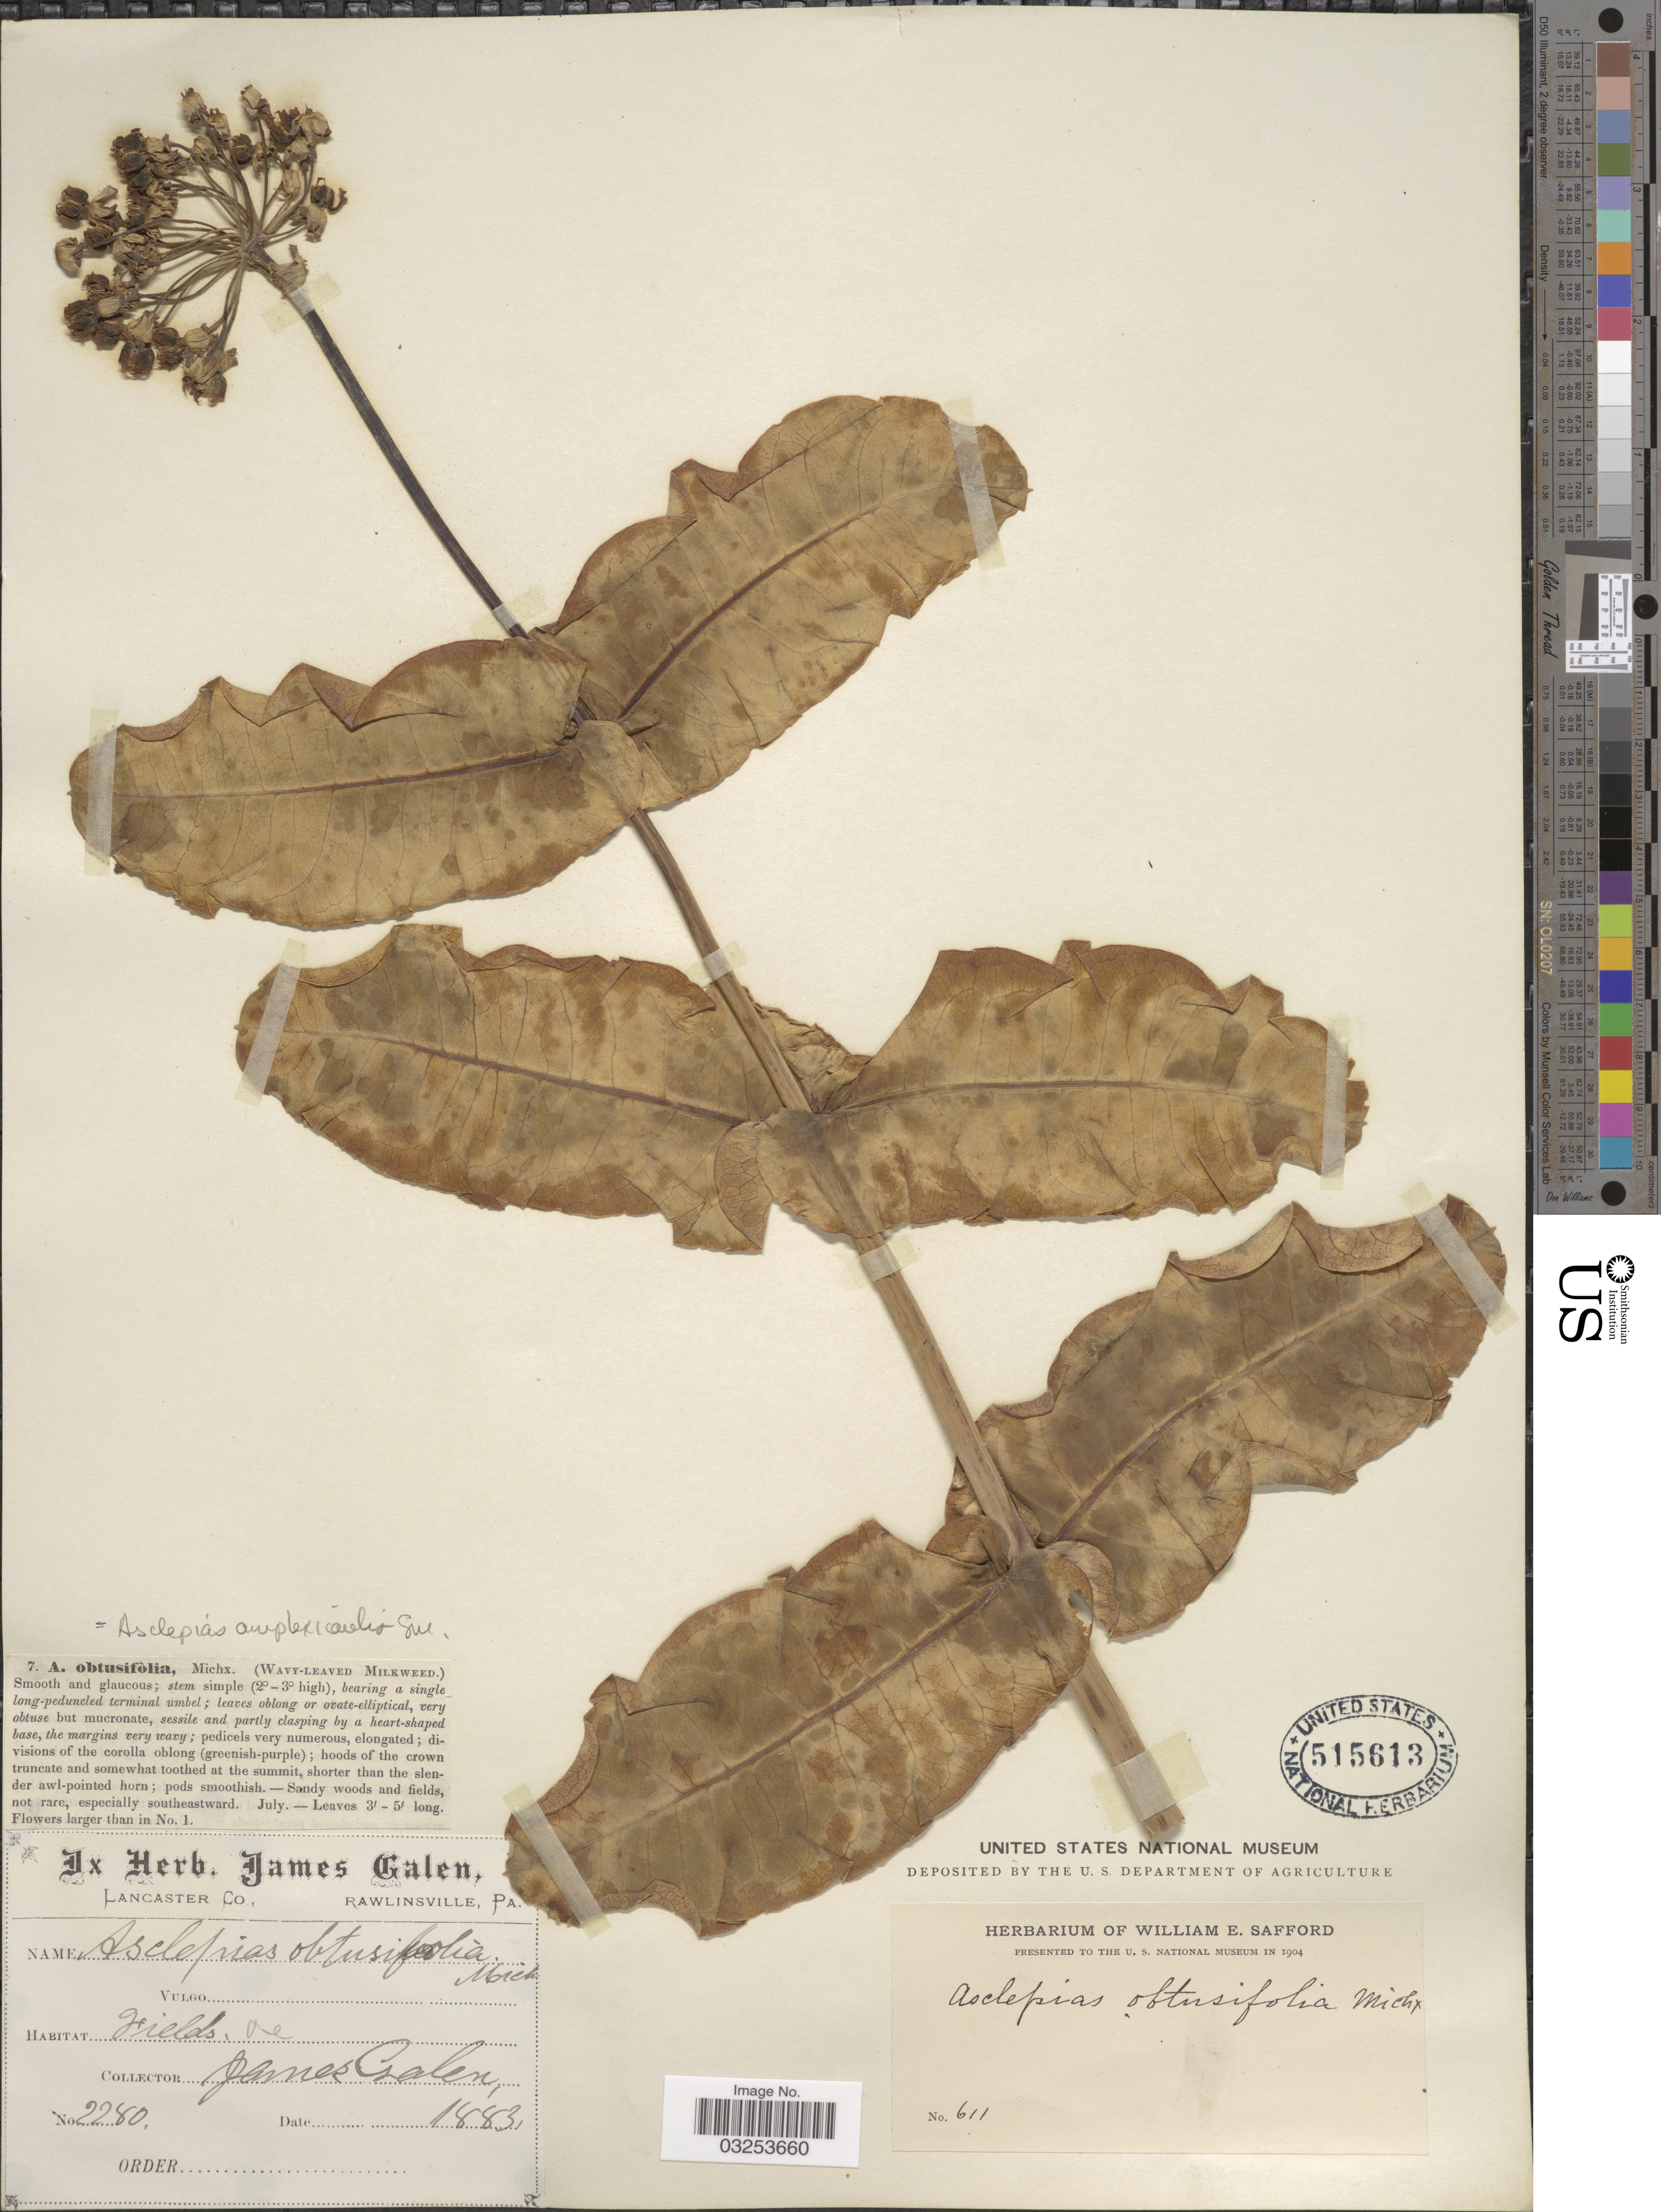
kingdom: Plantae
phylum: Tracheophyta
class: Magnoliopsida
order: Gentianales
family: Apocynaceae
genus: Asclepias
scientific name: Asclepias amplexicaulis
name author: J. Small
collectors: J. Galen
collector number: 2280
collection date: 1883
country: United States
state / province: Pennsylvania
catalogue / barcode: US 515613